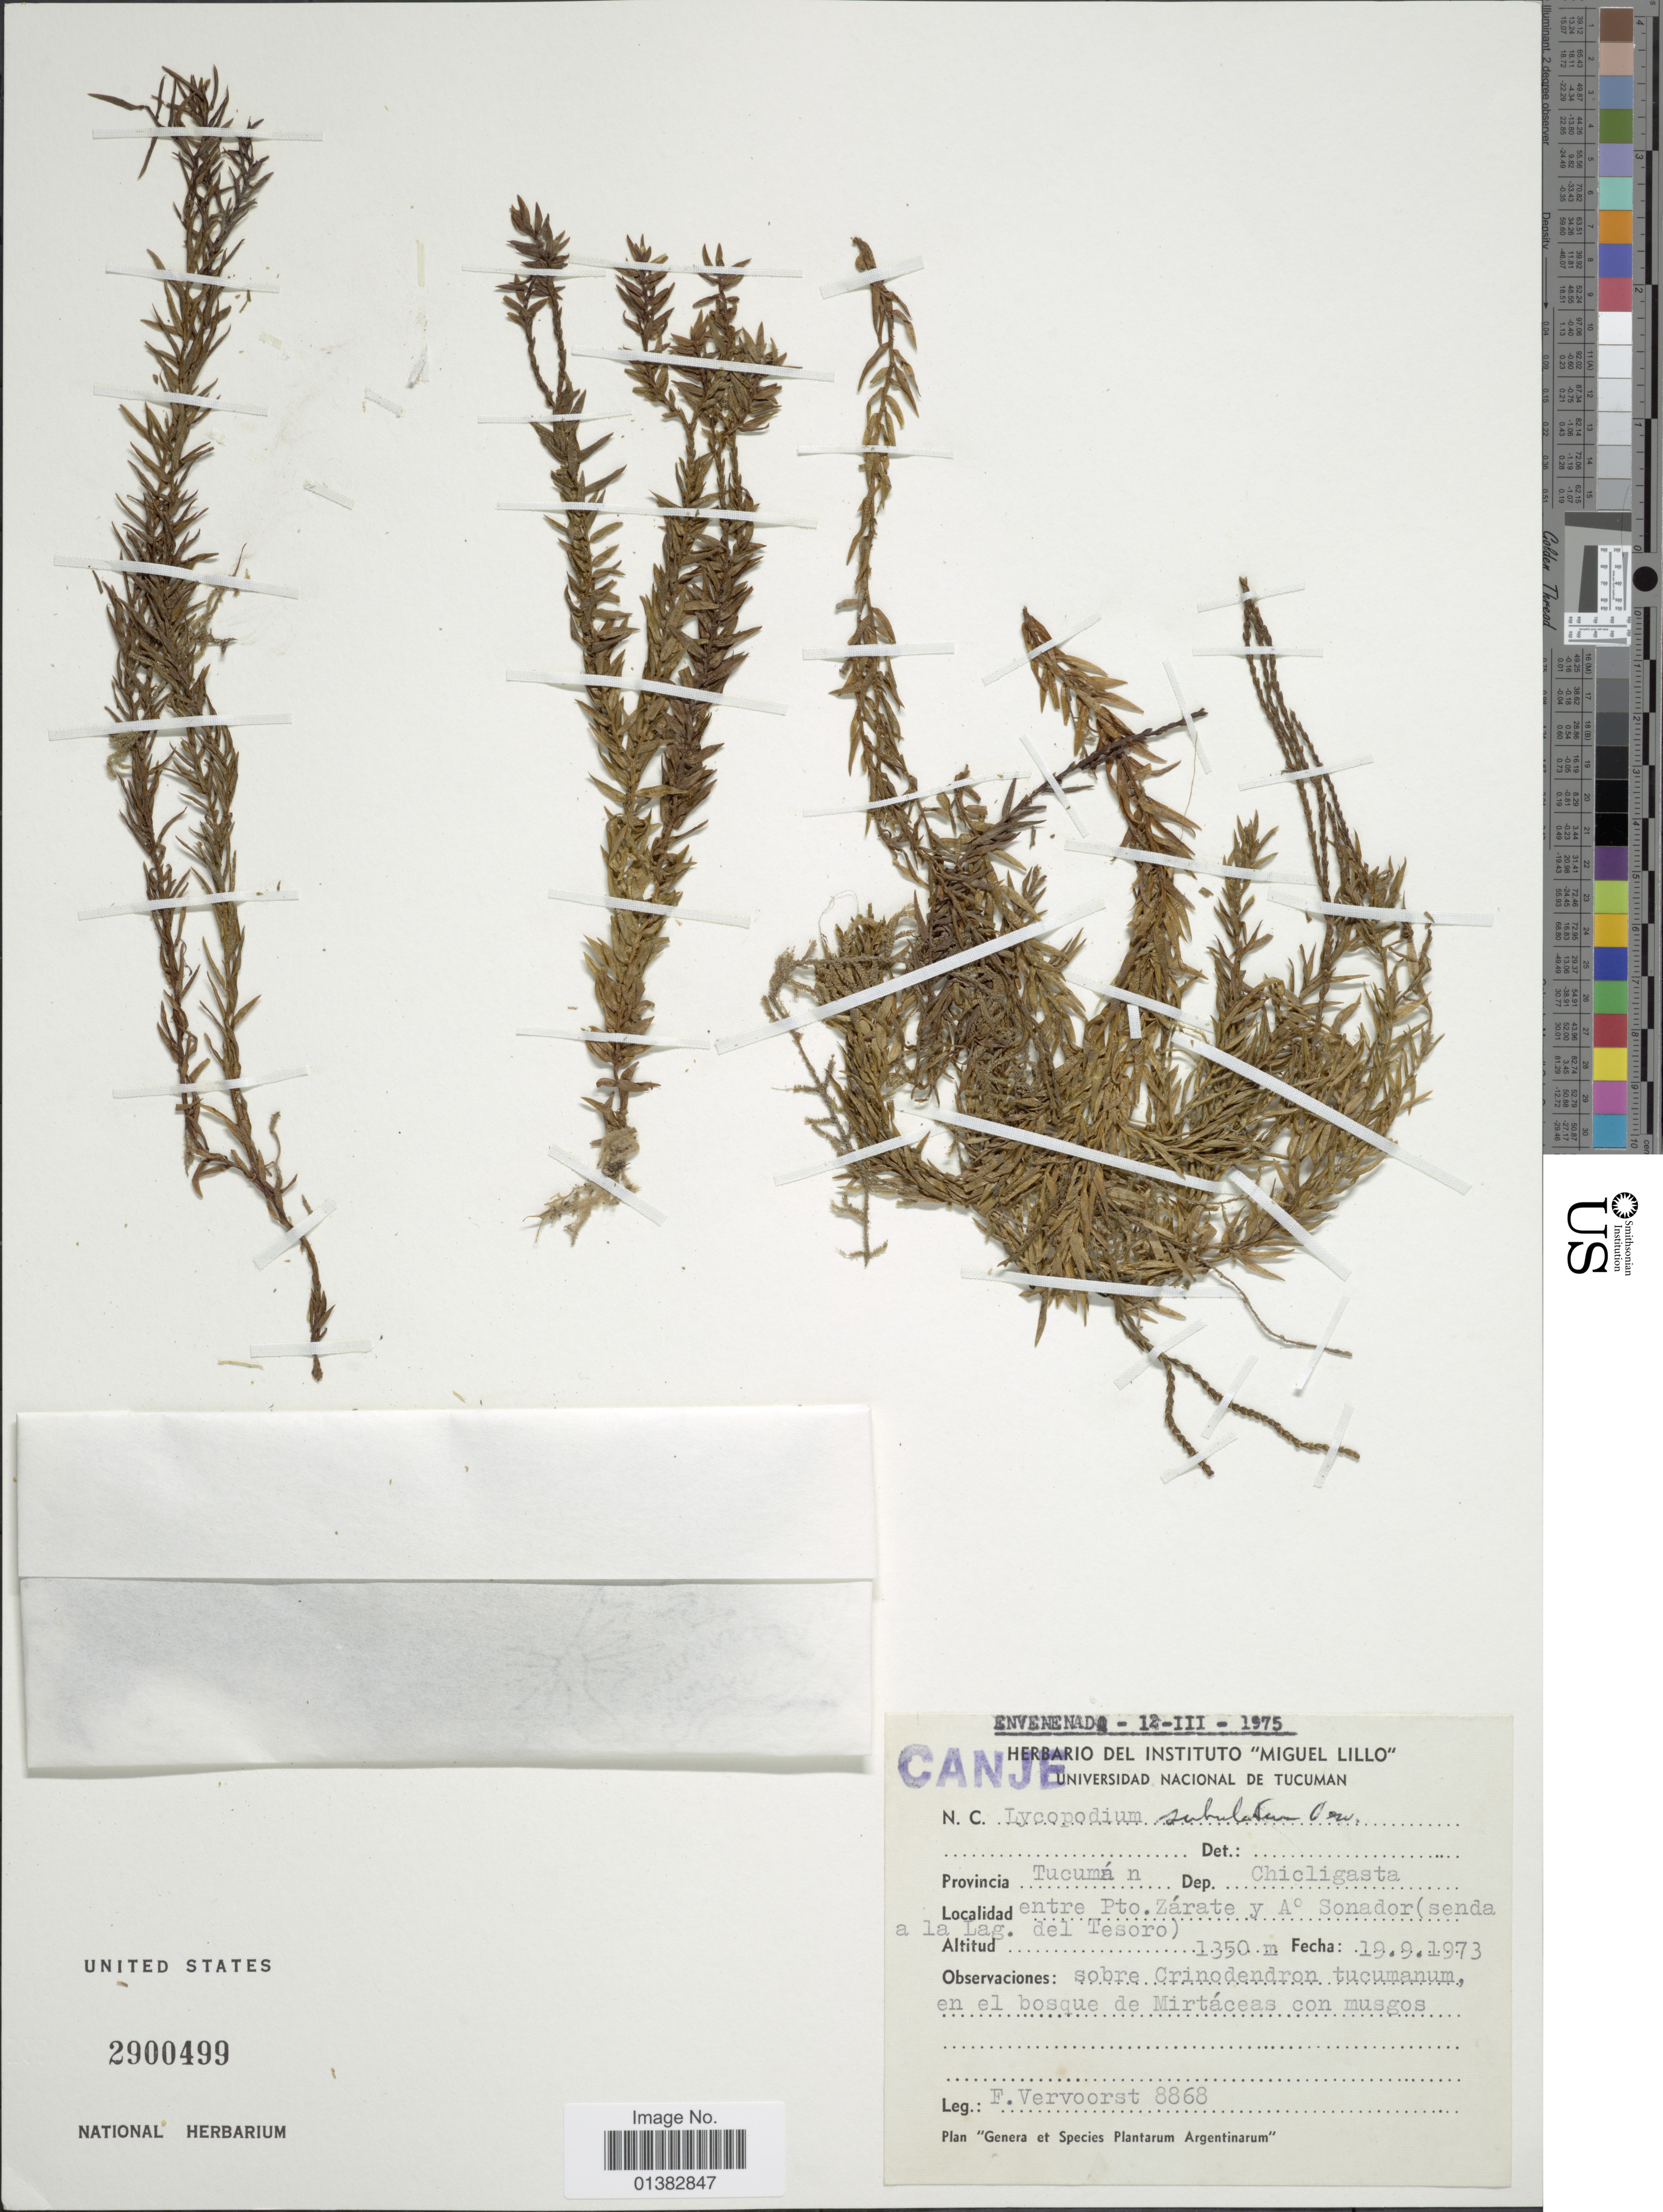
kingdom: Plantae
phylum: Tracheophyta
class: Lycopodiopsida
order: Lycopodiales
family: Lycopodiaceae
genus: Phlegmariurus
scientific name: Phlegmariurus subulatus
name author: (Desv. ex Poir.) B. Øllg.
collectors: F. Vervoorst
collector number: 8868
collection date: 1973-09-19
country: Argentina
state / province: Tucuman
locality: Dep. Chicligasta, entre Pto. Zárate y A° Sonador (senda a la Lag. del Tesoro)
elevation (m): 1350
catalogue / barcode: US 2900499